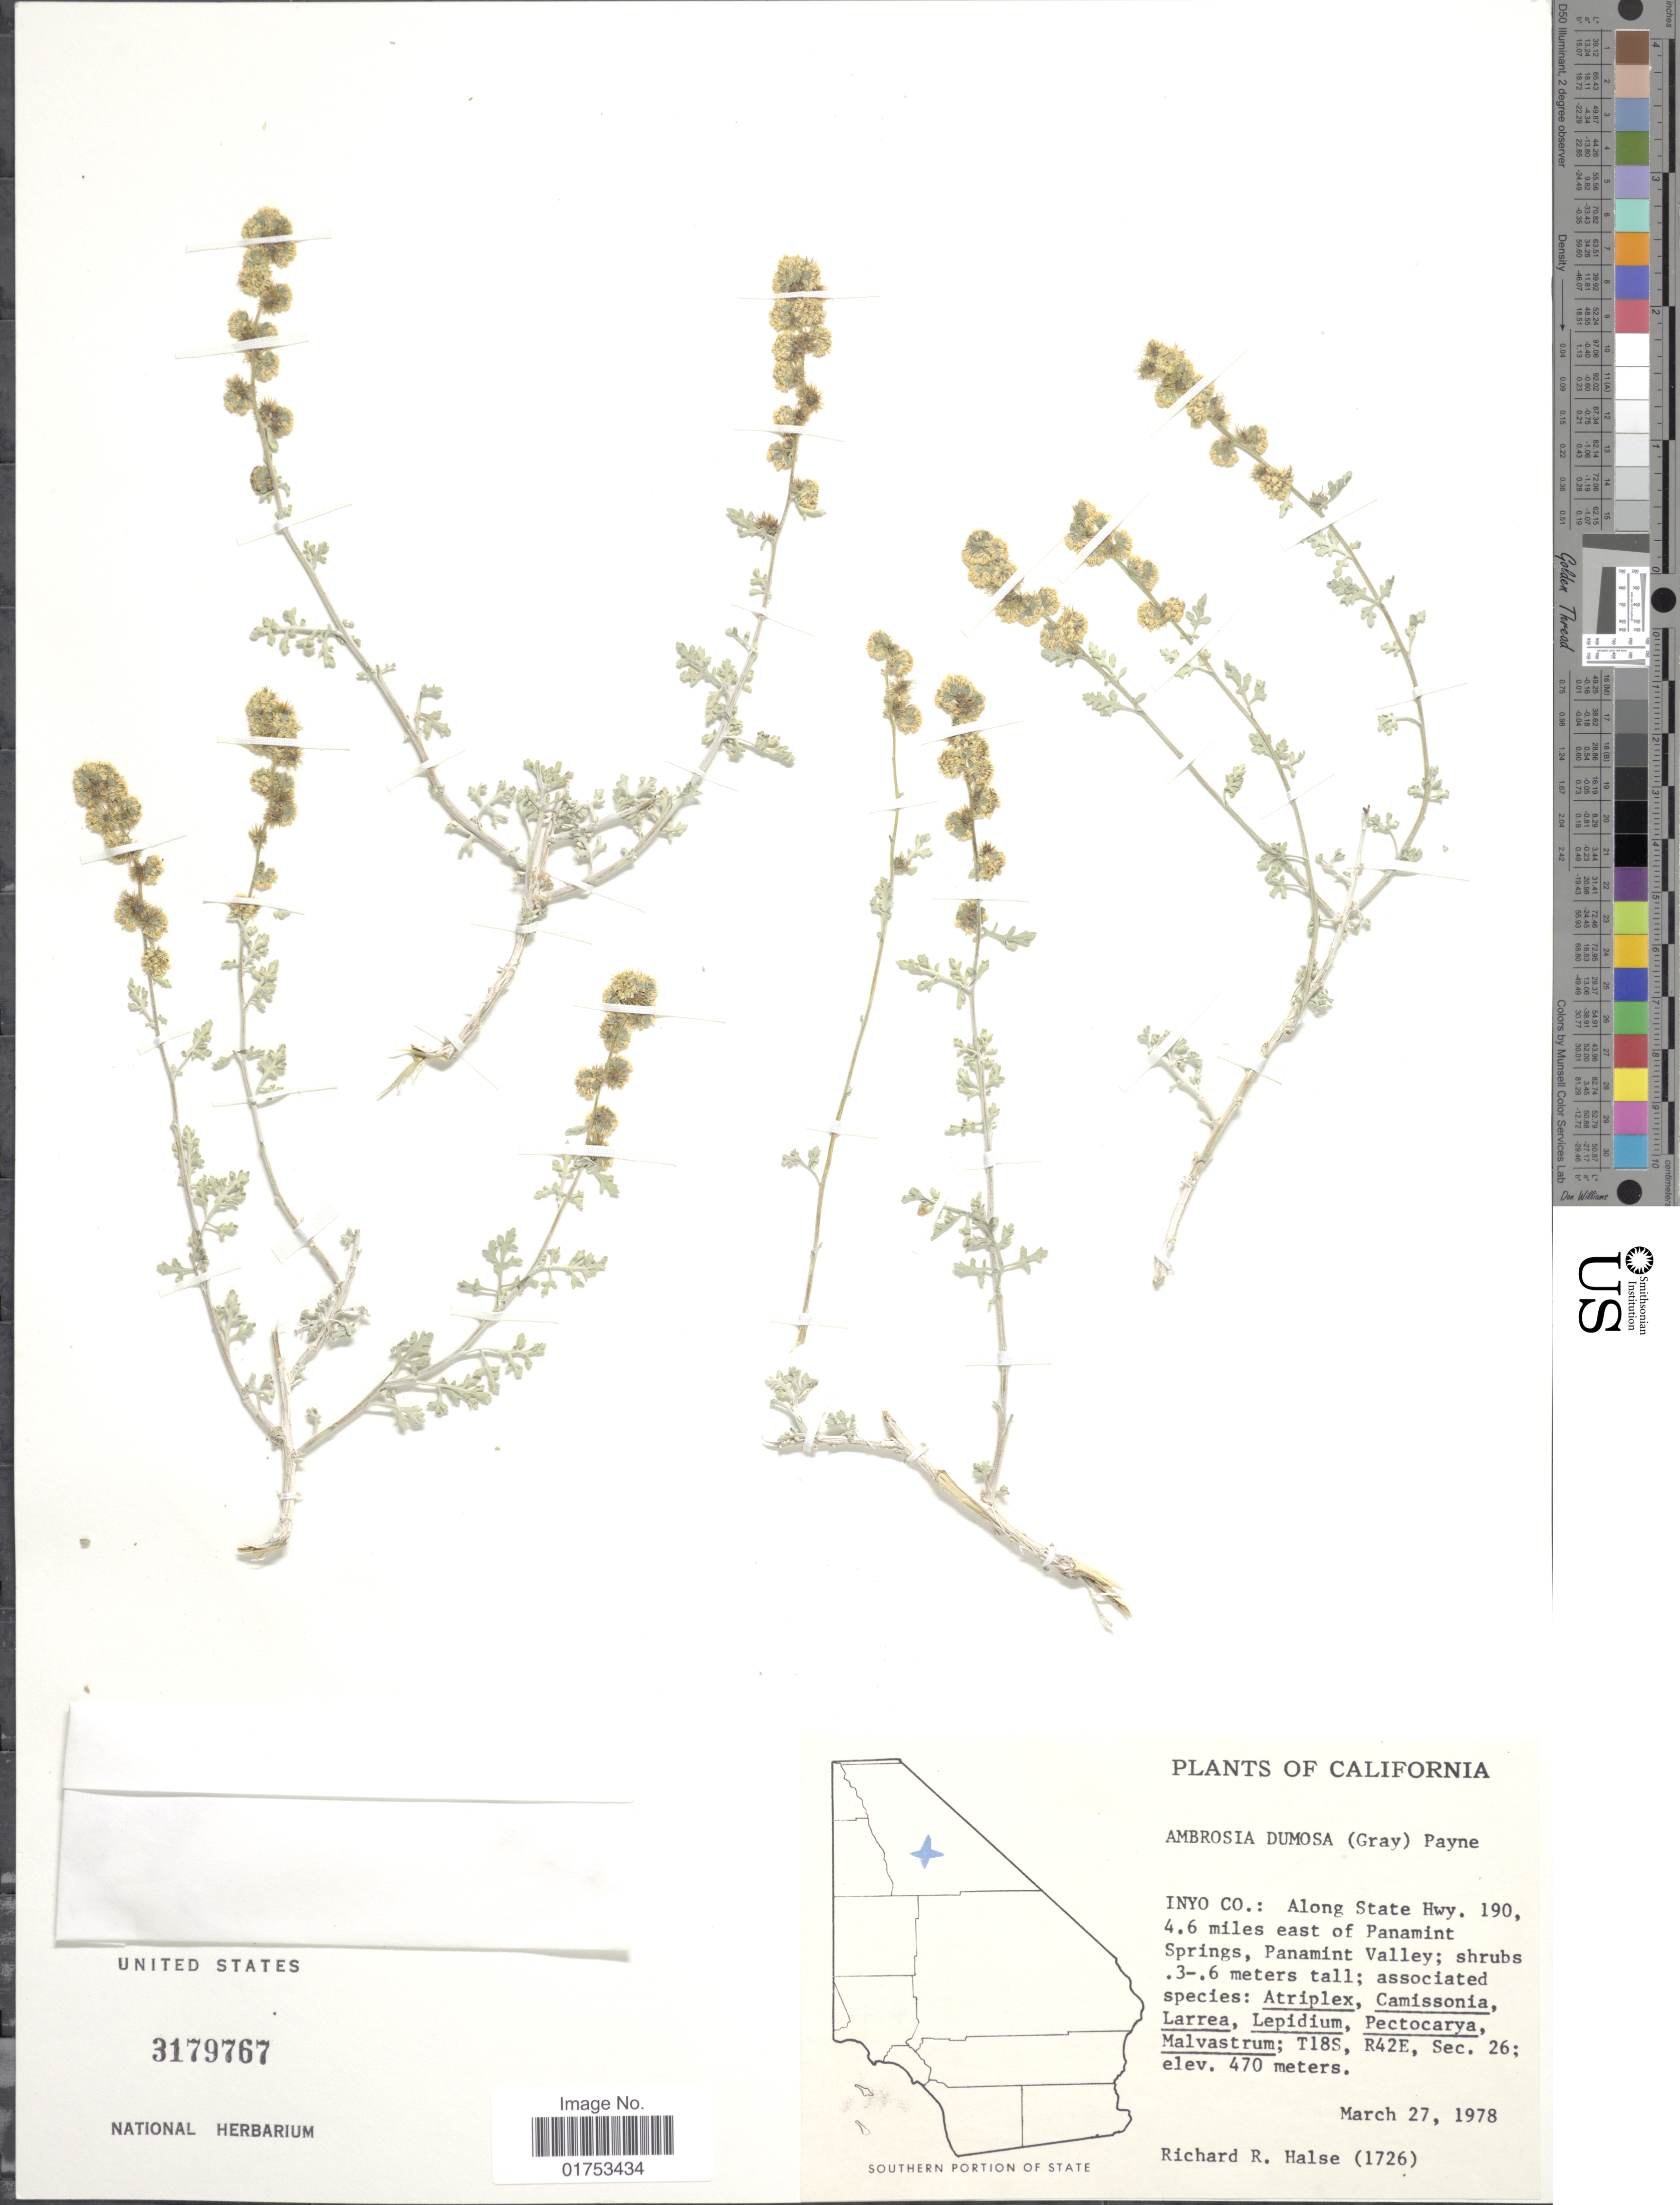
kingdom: Plantae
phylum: Tracheophyta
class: Magnoliopsida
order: Asterales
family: Asteraceae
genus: Ambrosia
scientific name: Ambrosia dumosa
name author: (A. Gray) W.W.Payne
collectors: R. Halse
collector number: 1726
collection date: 1978-03-27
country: United States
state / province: California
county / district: Inyo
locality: Inyo Co., along State Hwy 190, 4.6 miles east of Panamint Springs, Panamint Valley, T18S, R42E, Sec 26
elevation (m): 470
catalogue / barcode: US 3179767